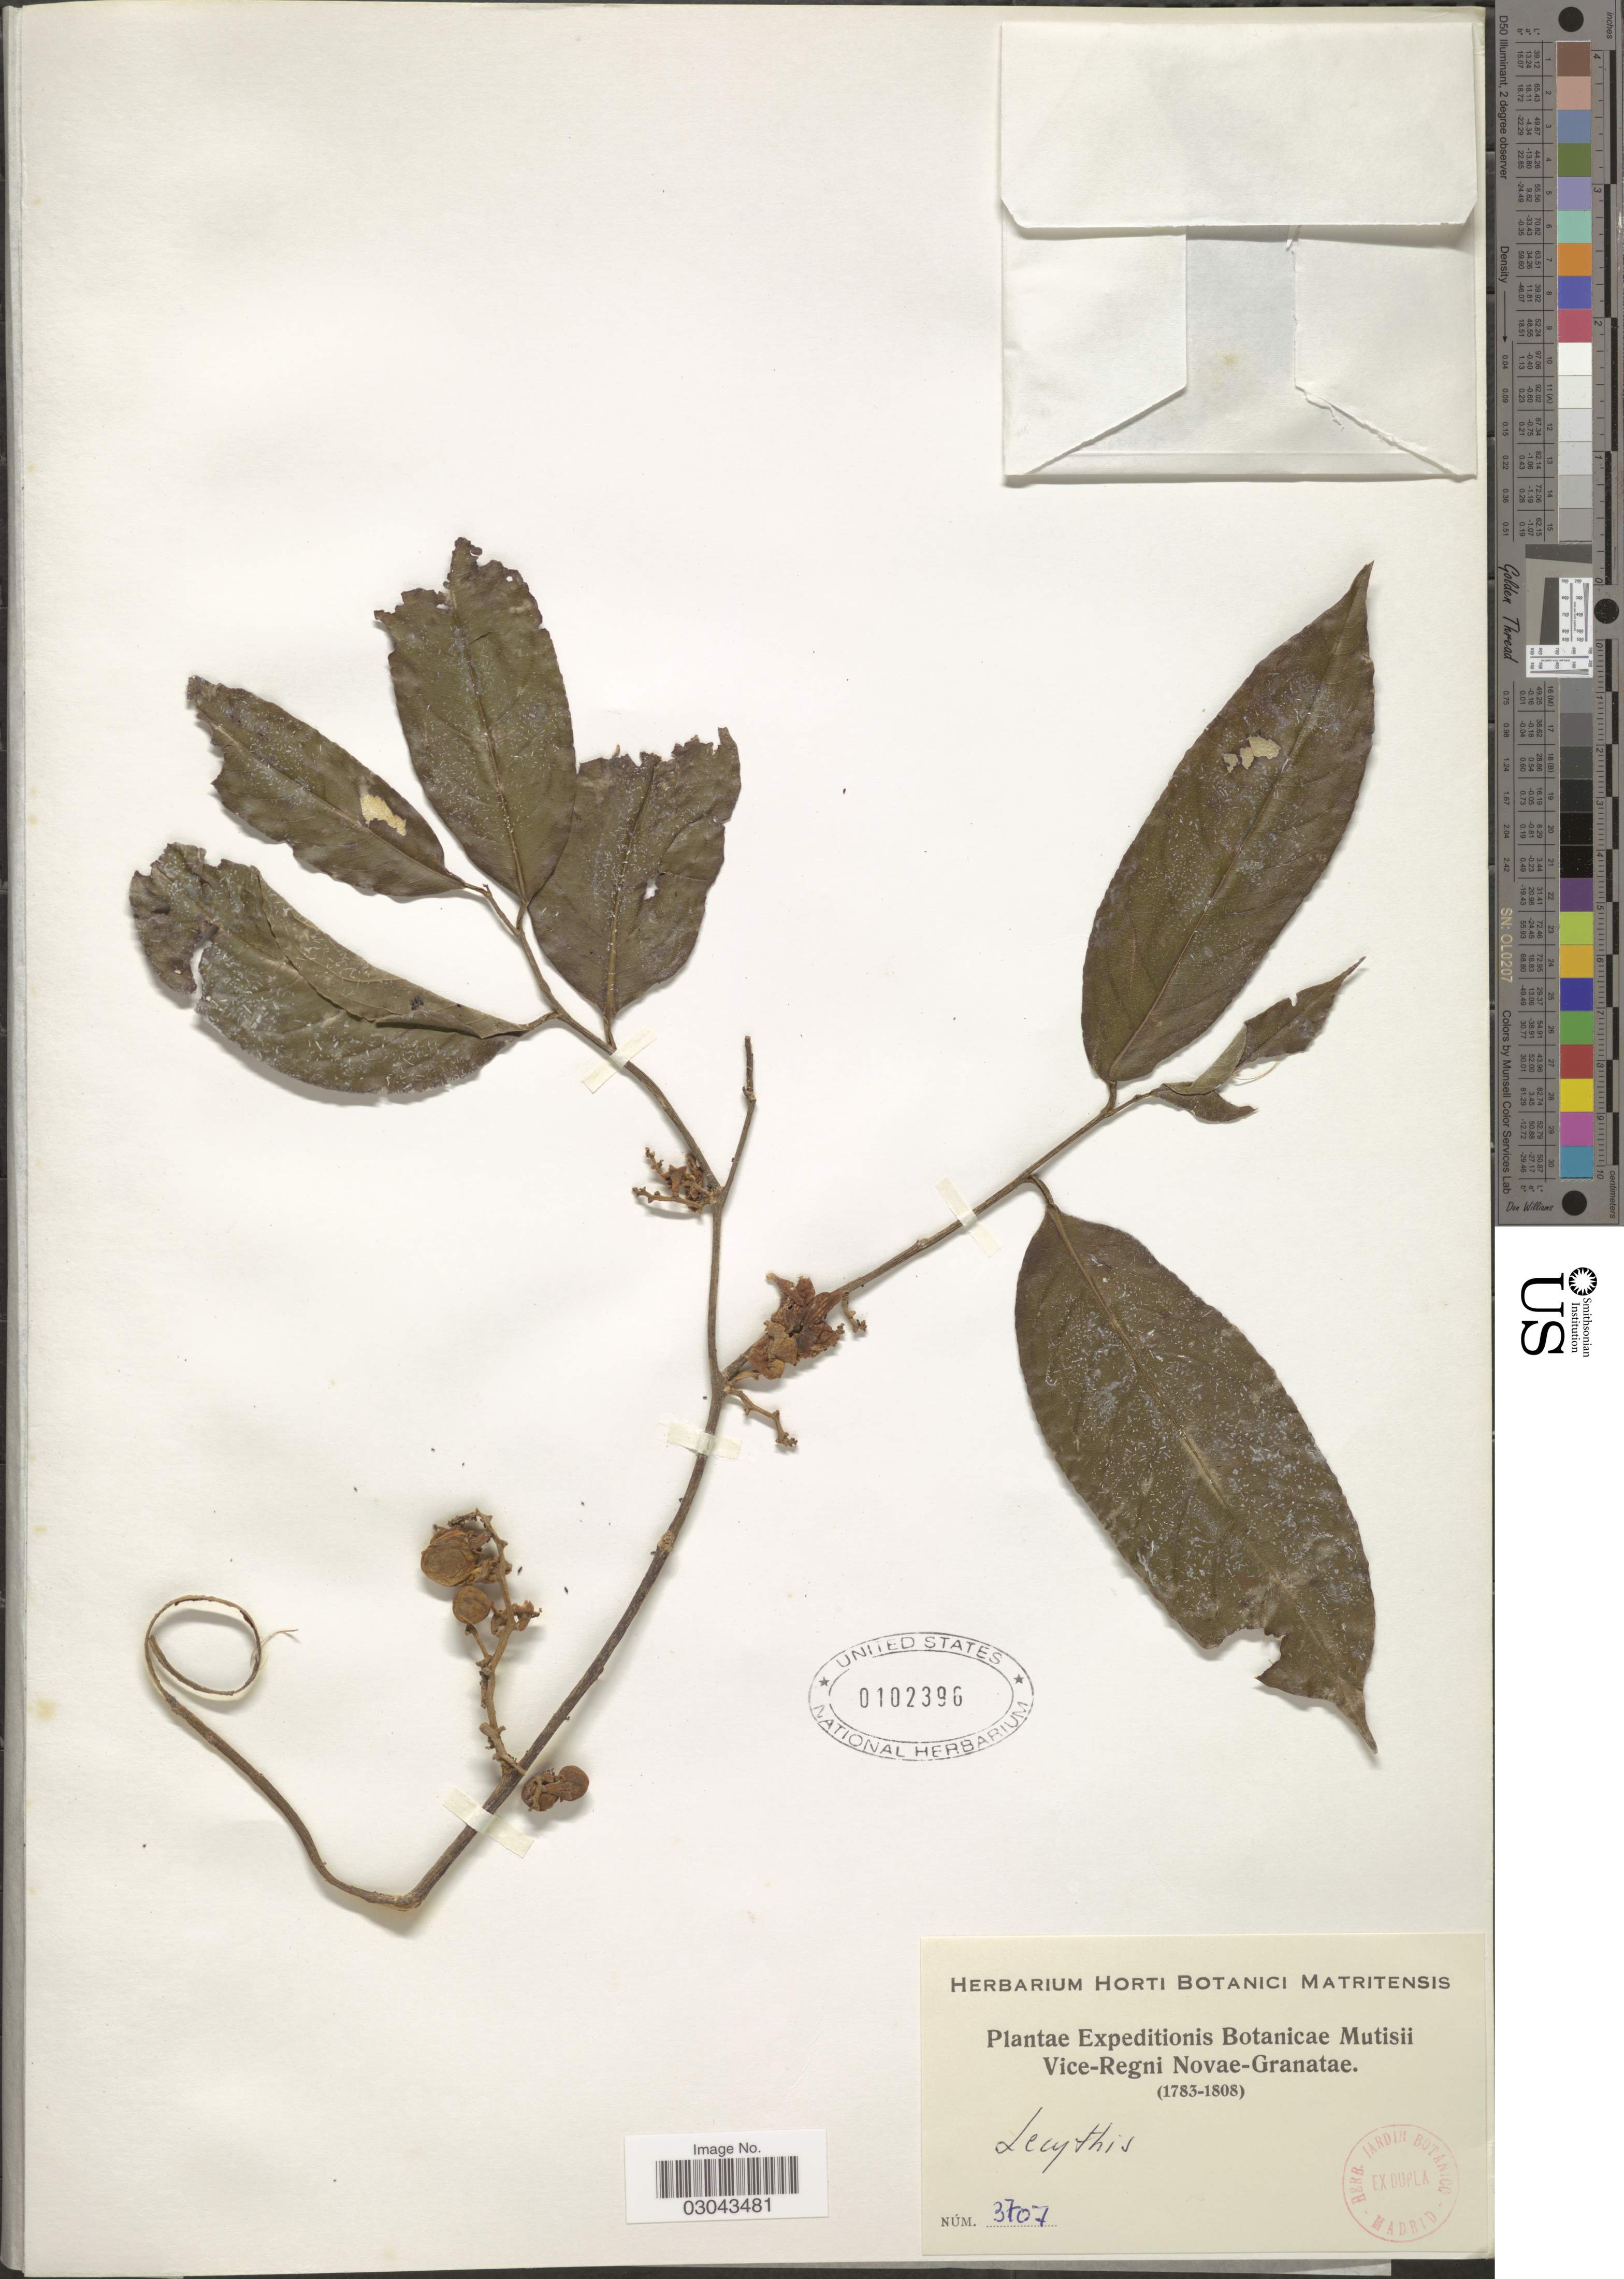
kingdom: Plantae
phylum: Tracheophyta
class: Magnoliopsida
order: Ericales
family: Lecythidaceae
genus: Lecythis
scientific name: Lecythis sp.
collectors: Mutisii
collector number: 3707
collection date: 1783/1808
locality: Vice-Regni Novae-Granatae.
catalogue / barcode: US 102396